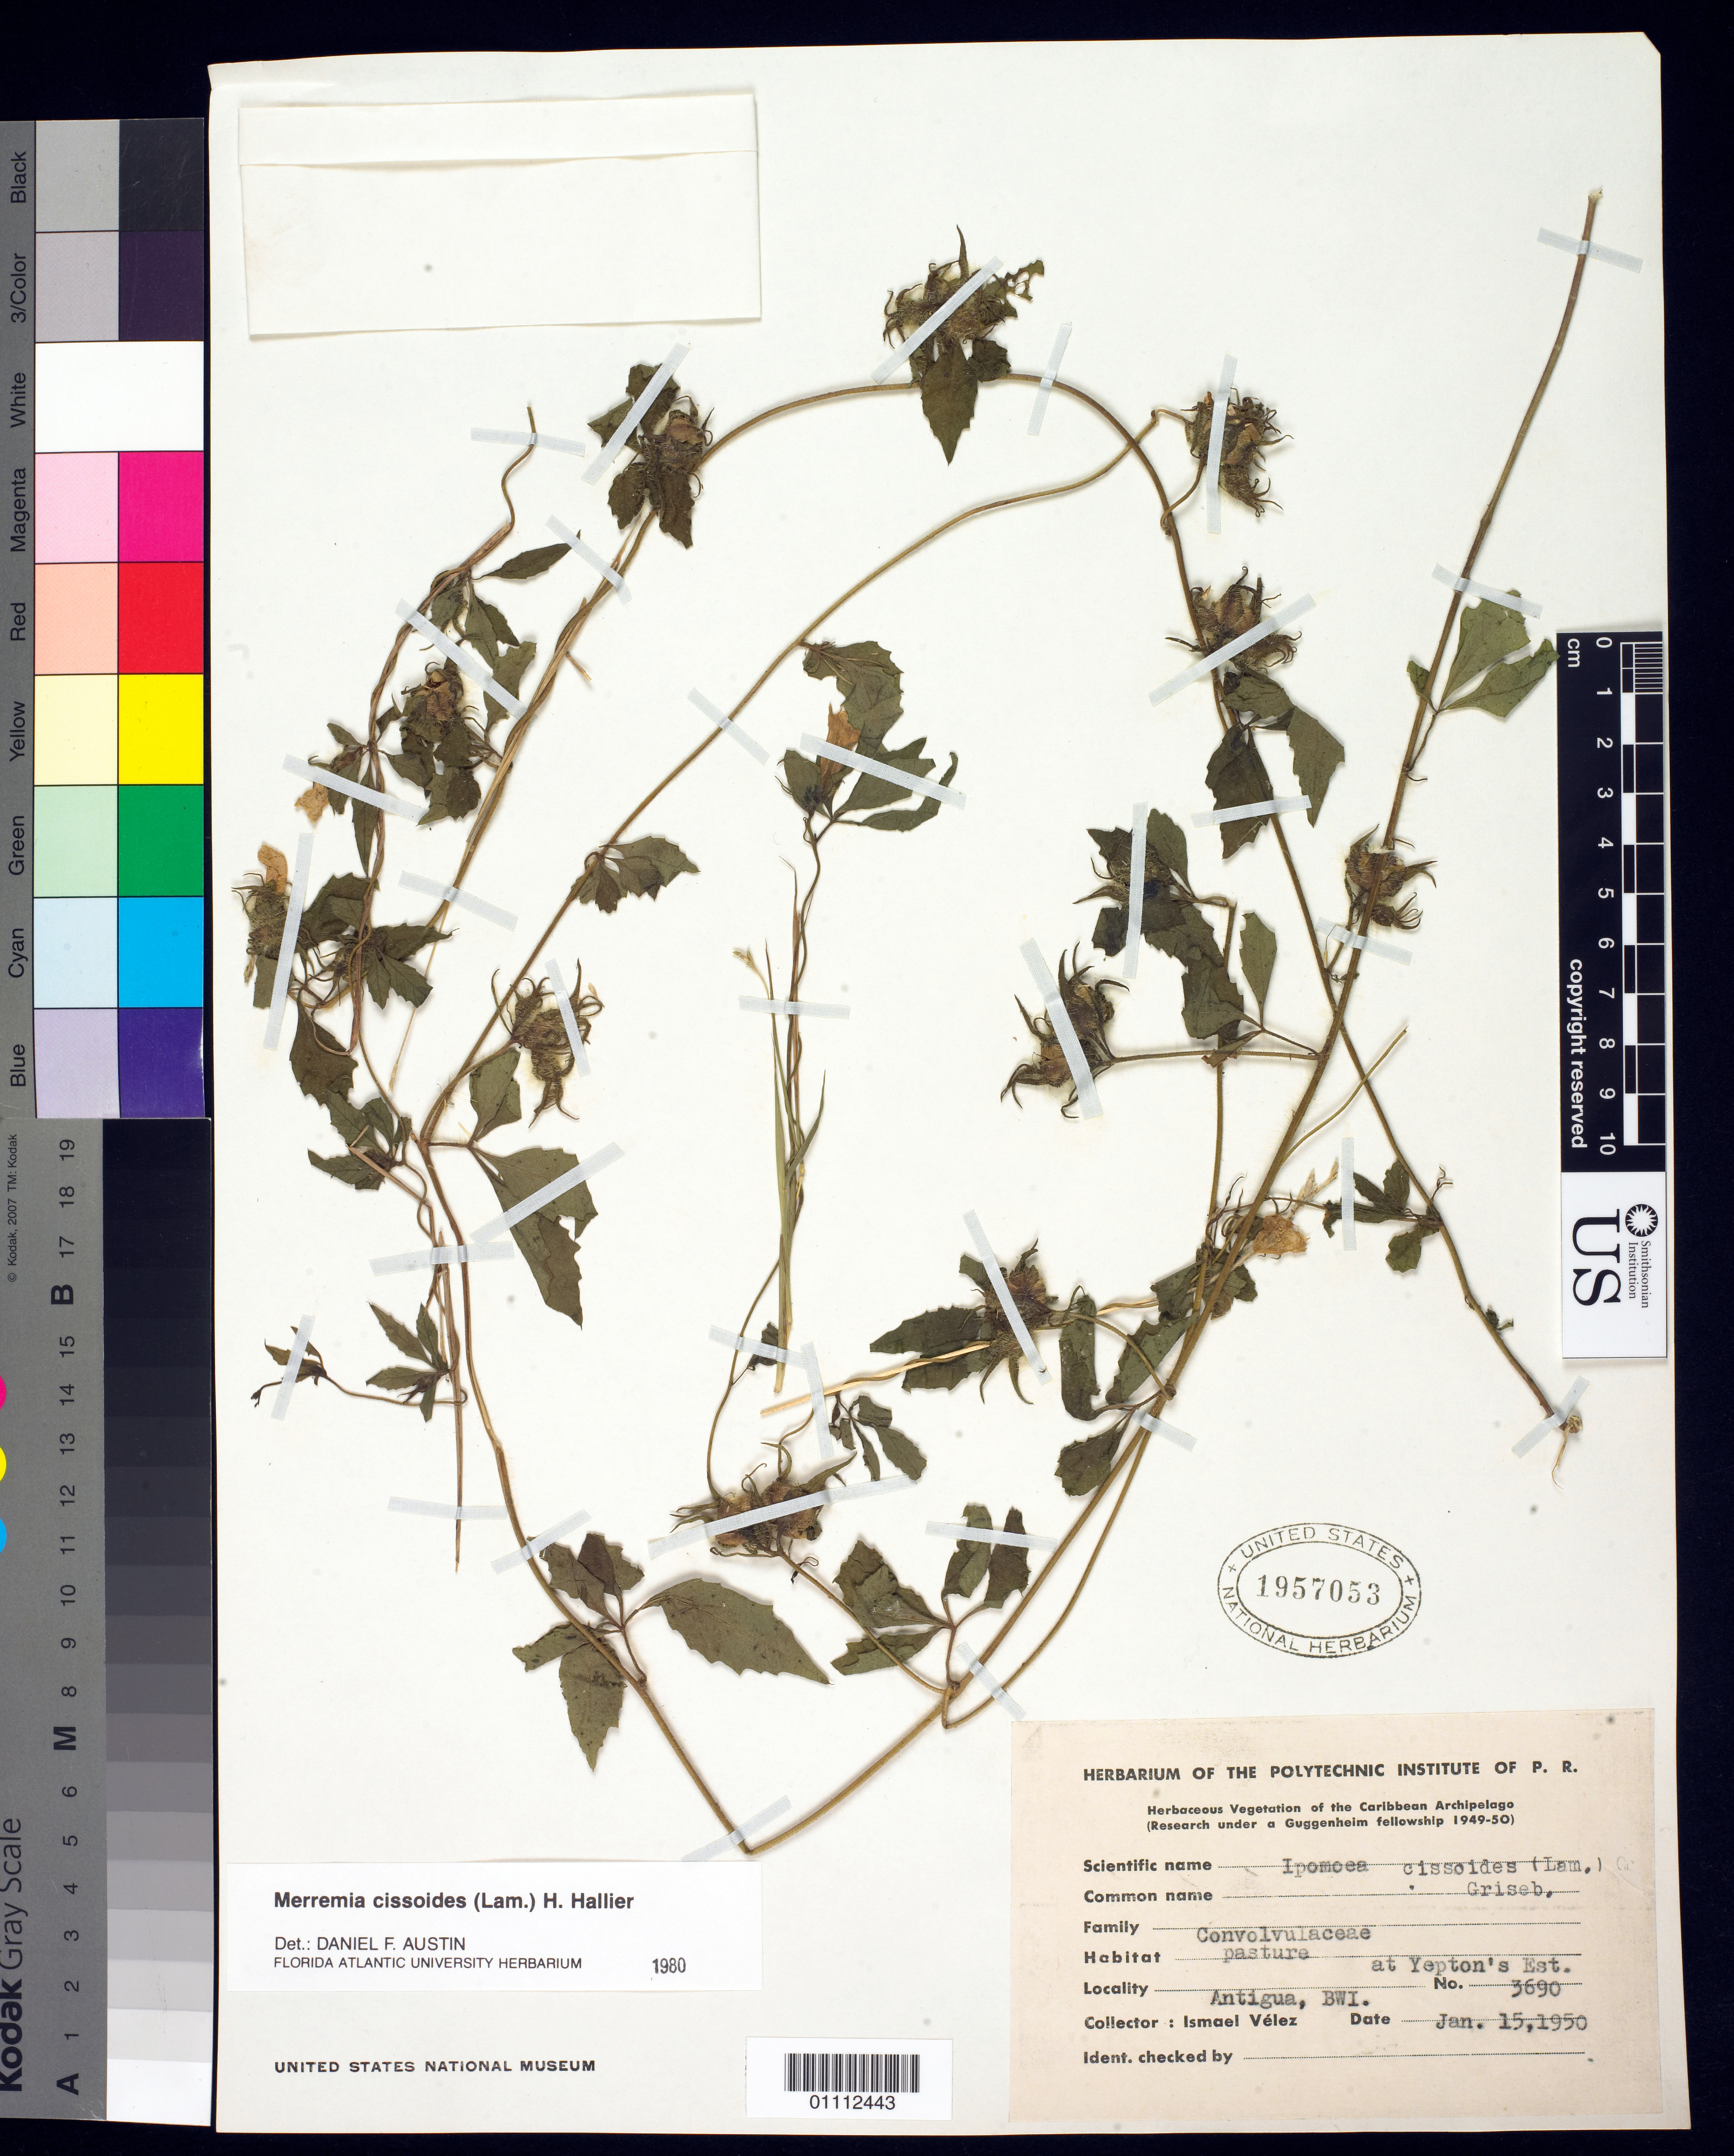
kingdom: Plantae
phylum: Tracheophyta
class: Magnoliopsida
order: Solanales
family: Convolvulaceae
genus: Distimake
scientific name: Distimake cissoides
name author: (Lam.) A. R. Simões & Staples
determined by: Strong, Mark T., (BOT), Smithsonian Institution - National Museum of Natural History (UNITED STATES)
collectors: I. Vélez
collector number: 3690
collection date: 1950-01-15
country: Antigua and Barbuda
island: Antigua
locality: Yepton's Estate.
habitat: Pasture.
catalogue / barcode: US 1957053